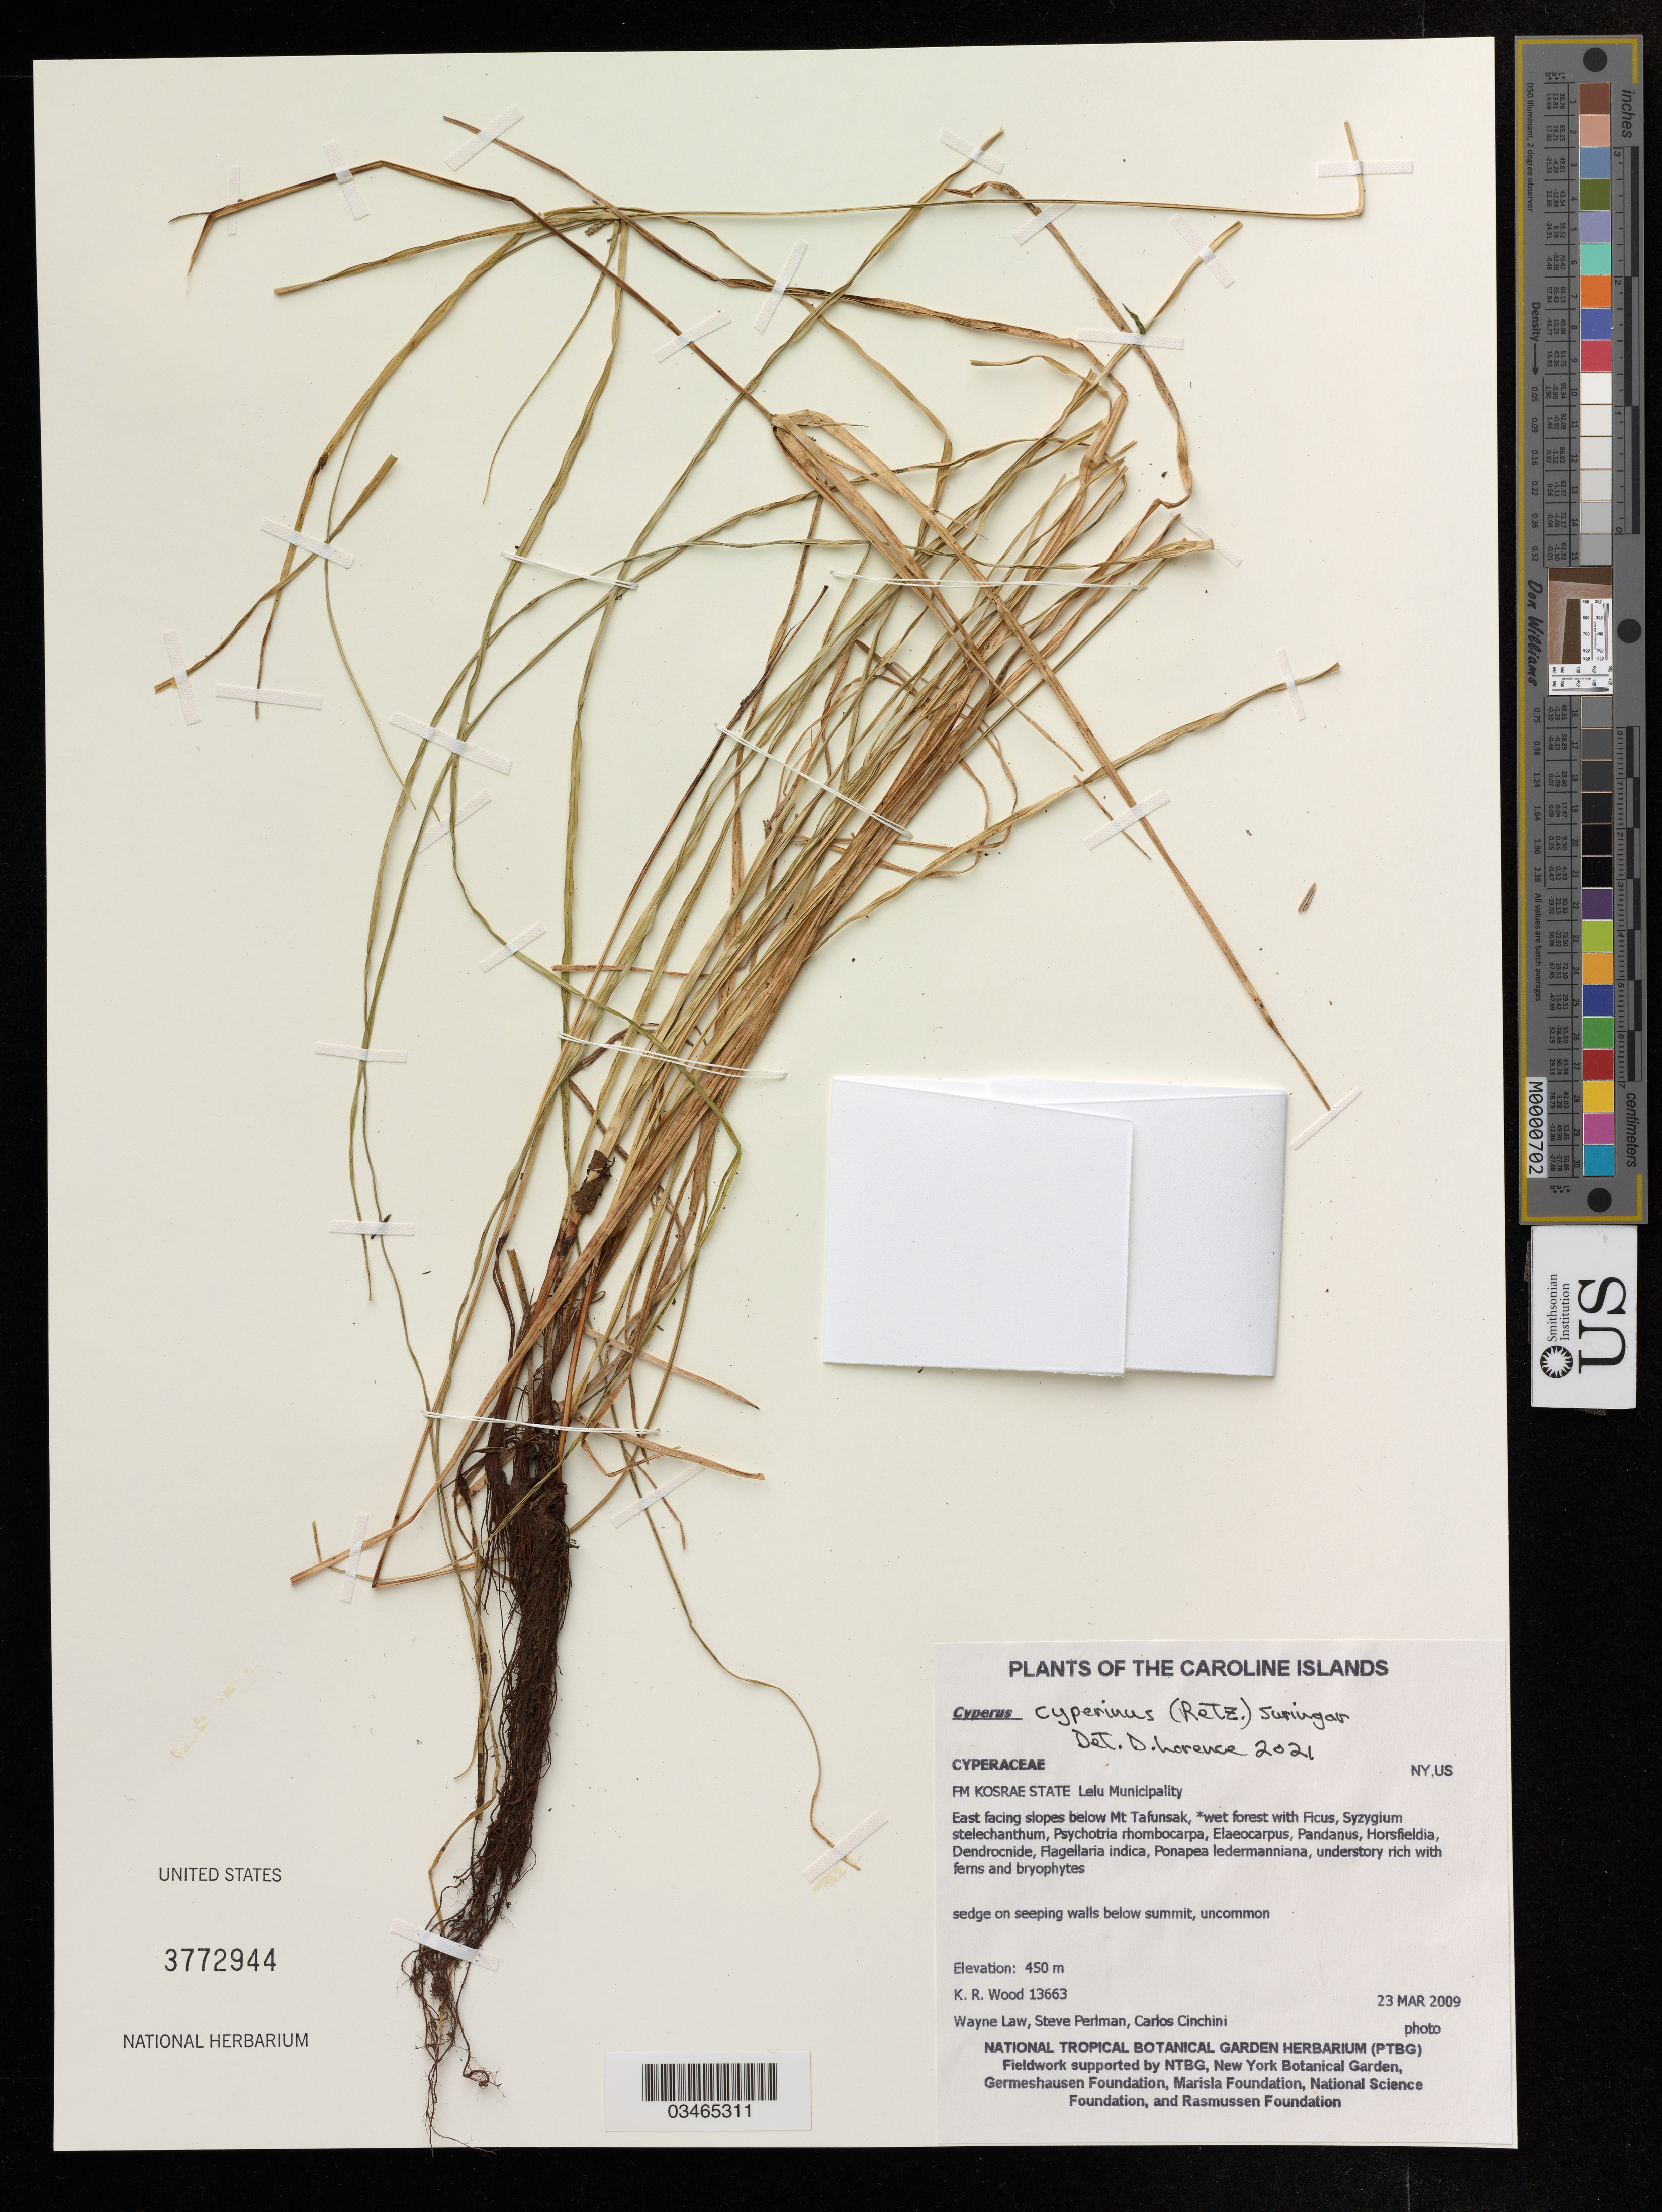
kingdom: Plantae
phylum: Tracheophyta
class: Liliopsida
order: Poales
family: Cyperaceae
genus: Cyperus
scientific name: Cyperus cyperinus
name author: (Retz.) Valck. Sur.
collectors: K. R. Wood & W. Law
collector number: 13663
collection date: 2009-03-23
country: Micronesia, Federated States of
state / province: Kosrae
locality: Plants of the Caroline Islands, Lelu Municipality, East facing slopes below Mt Tafunsak.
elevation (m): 450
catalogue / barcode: US 3772944